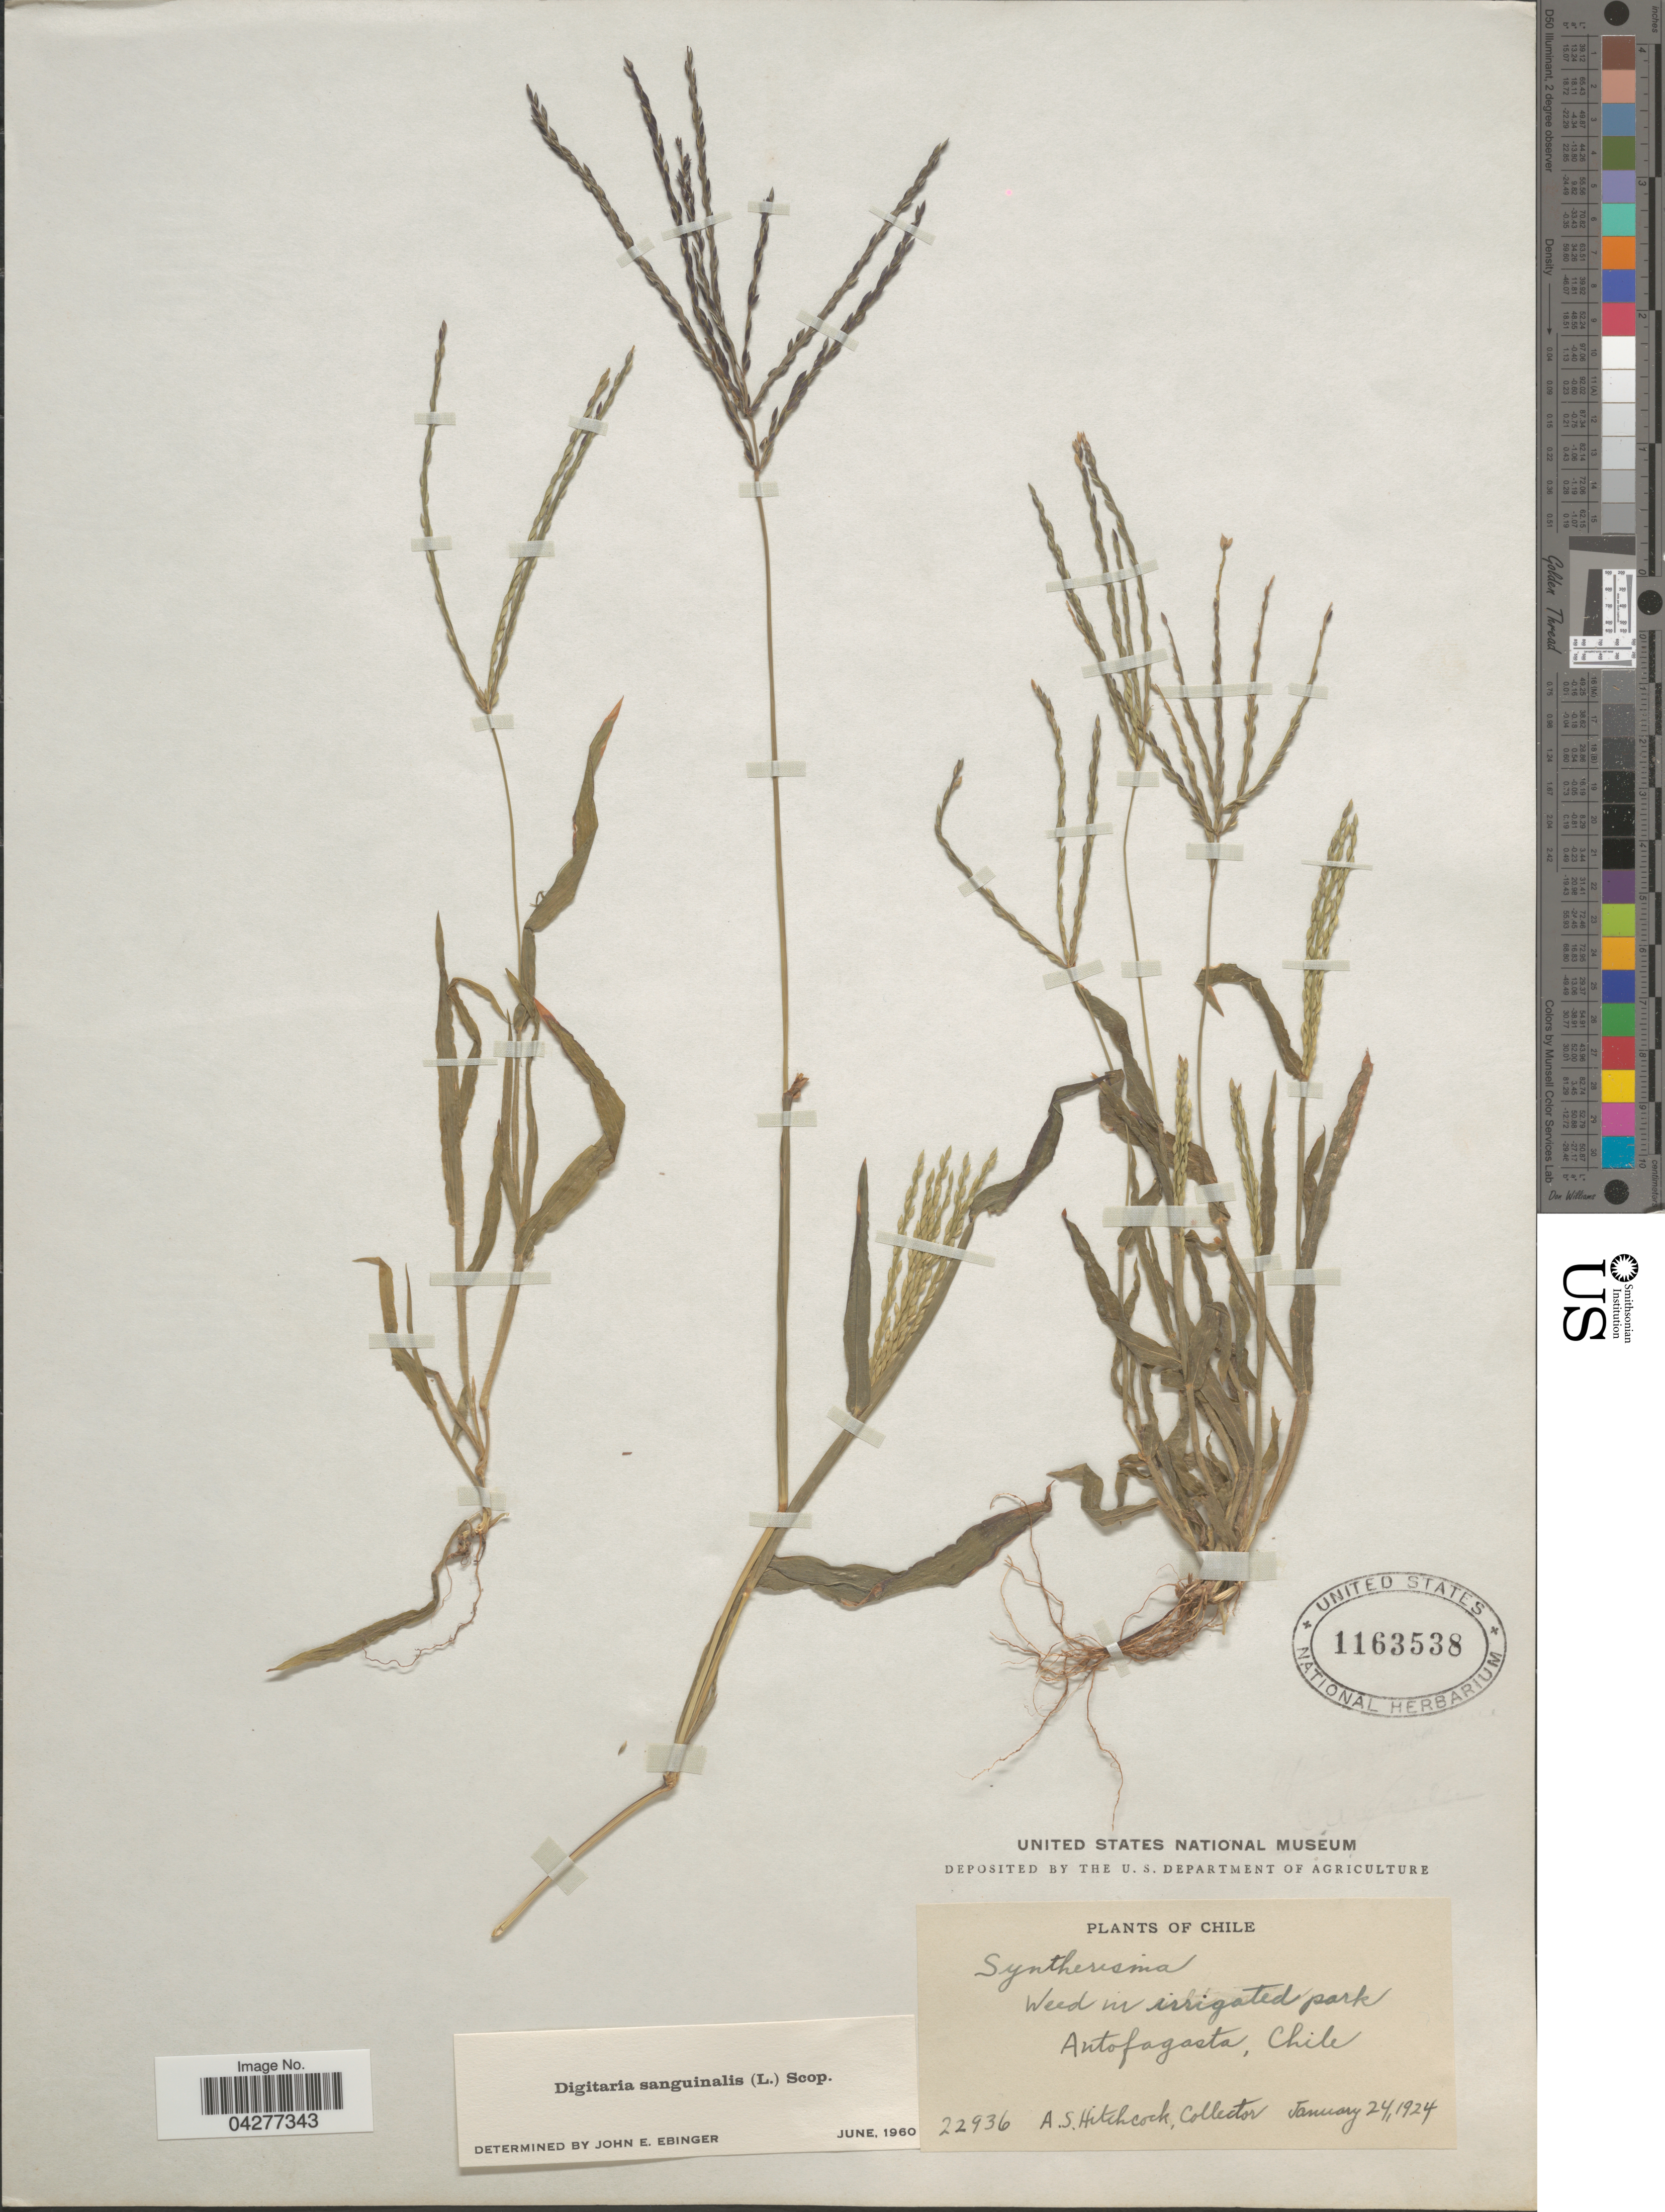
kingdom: Plantae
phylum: Tracheophyta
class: Liliopsida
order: Poales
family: Poaceae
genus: Digitaria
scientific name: Digitaria sanguinalis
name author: (L.) Scop.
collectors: A. S. Hitchcock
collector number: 22936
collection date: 1924-01-24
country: Chile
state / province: Antofagasta (II)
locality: Weed in irrigated park. Antofagasta.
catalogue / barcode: US 1163538